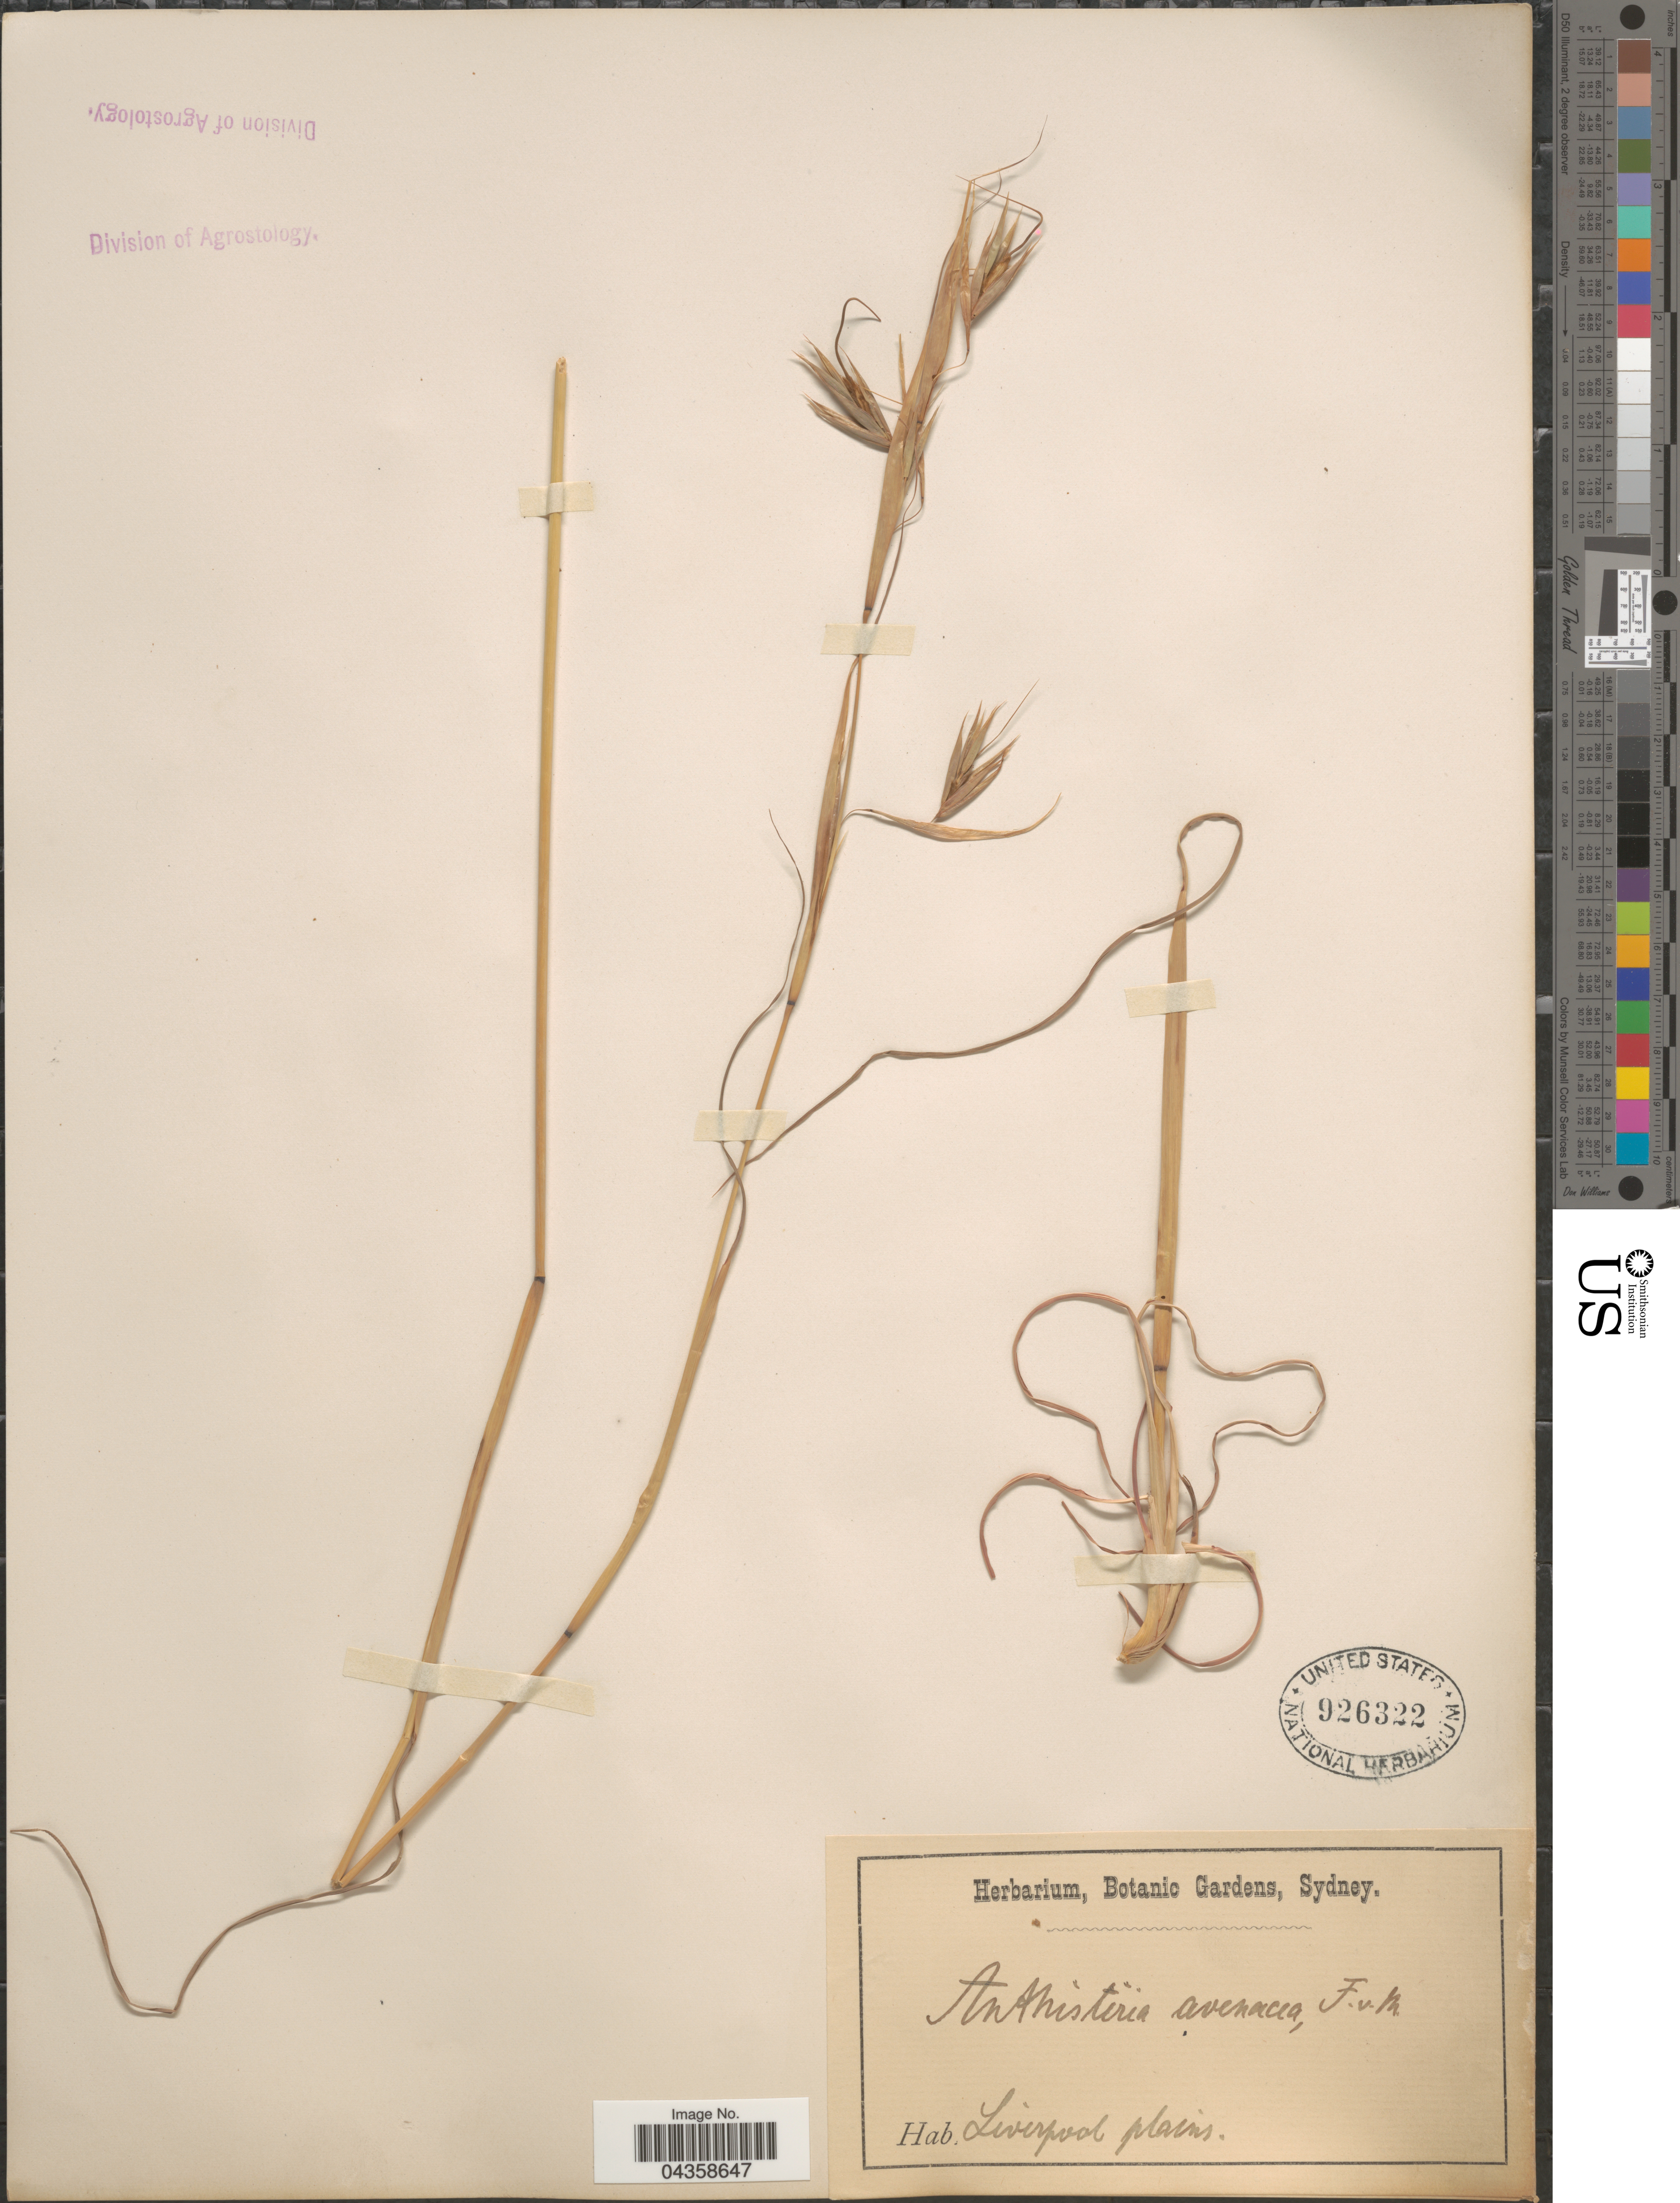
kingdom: Plantae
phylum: Tracheophyta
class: Liliopsida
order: Poales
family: Poaceae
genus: Themeda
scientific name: Themeda avenacea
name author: (F. Muell.) Durand & B.D. Jacks.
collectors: ex herb. Botanic Gardens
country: Australia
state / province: New South Wales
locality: Liverpool plains.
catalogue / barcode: US 926322